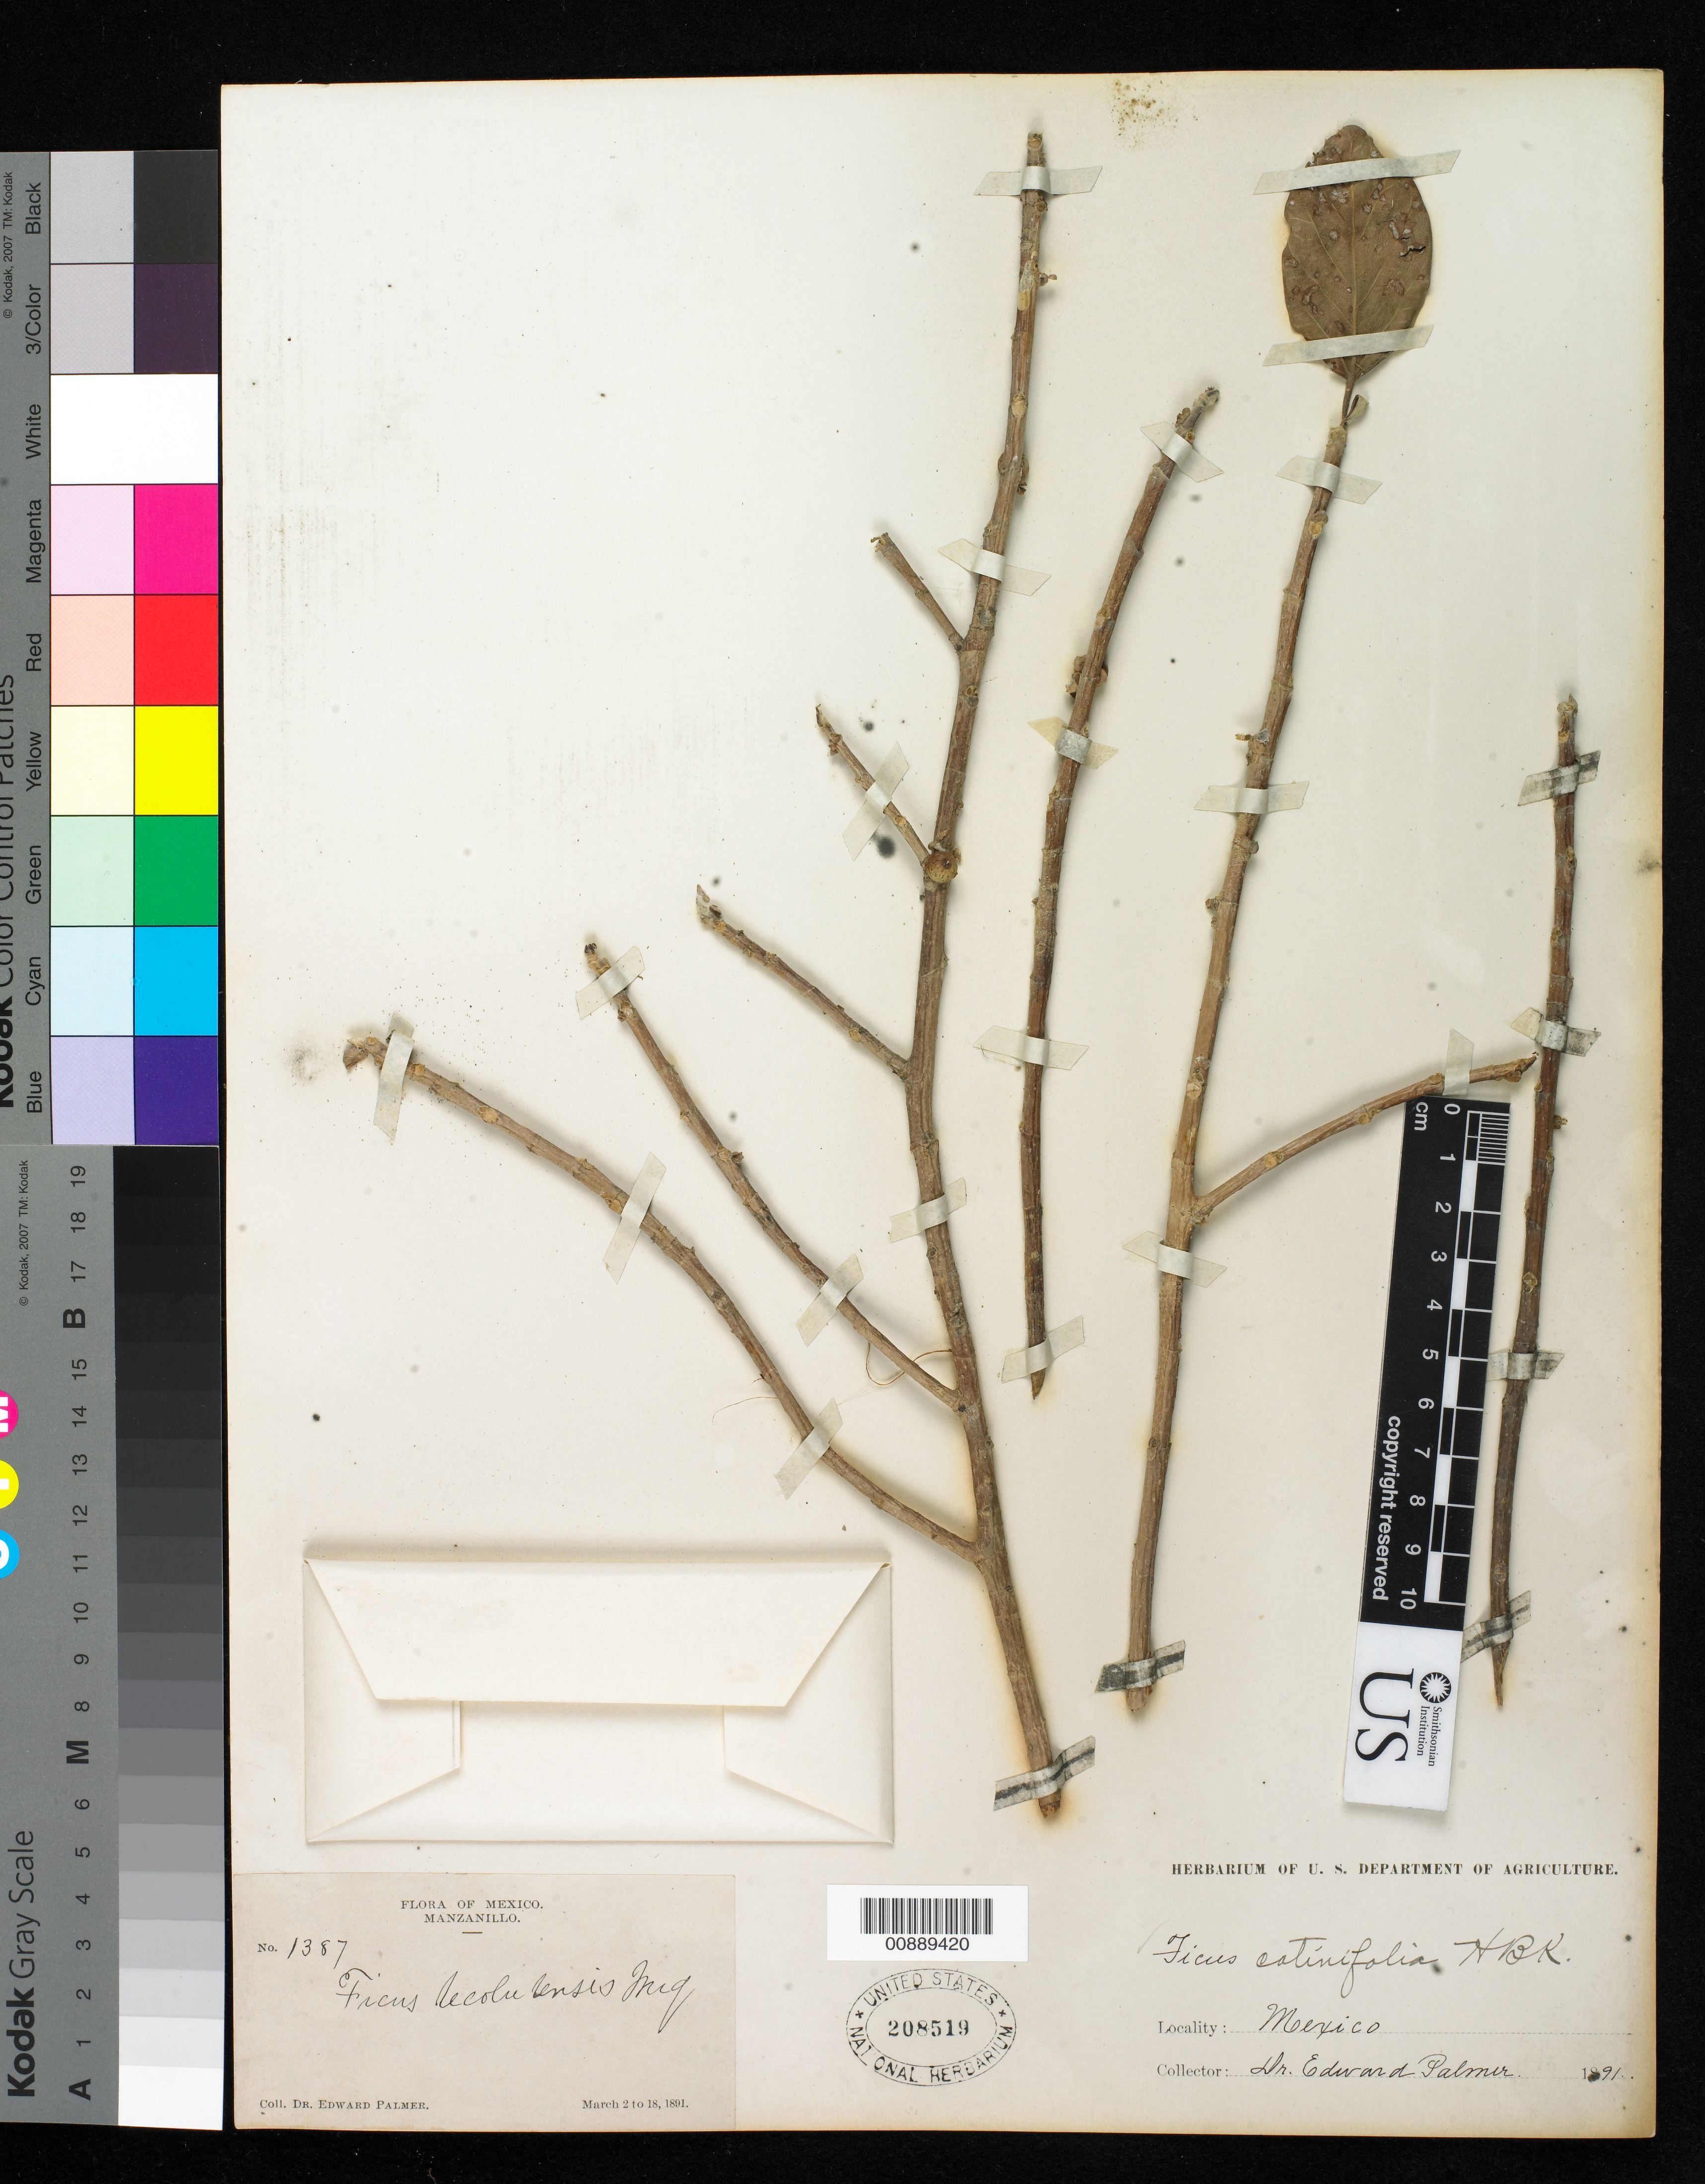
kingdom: Plantae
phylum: Tracheophyta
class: Magnoliopsida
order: Rosales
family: Moraceae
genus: Ficus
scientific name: Ficus cotinifolia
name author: Kunth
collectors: E. Palmer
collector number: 1387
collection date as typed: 02 Mar 1891 to 18 Mar 1891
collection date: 1891-03-02/1891-03-18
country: Mexico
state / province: Colima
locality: Manzanillo, Colima.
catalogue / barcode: US 208519